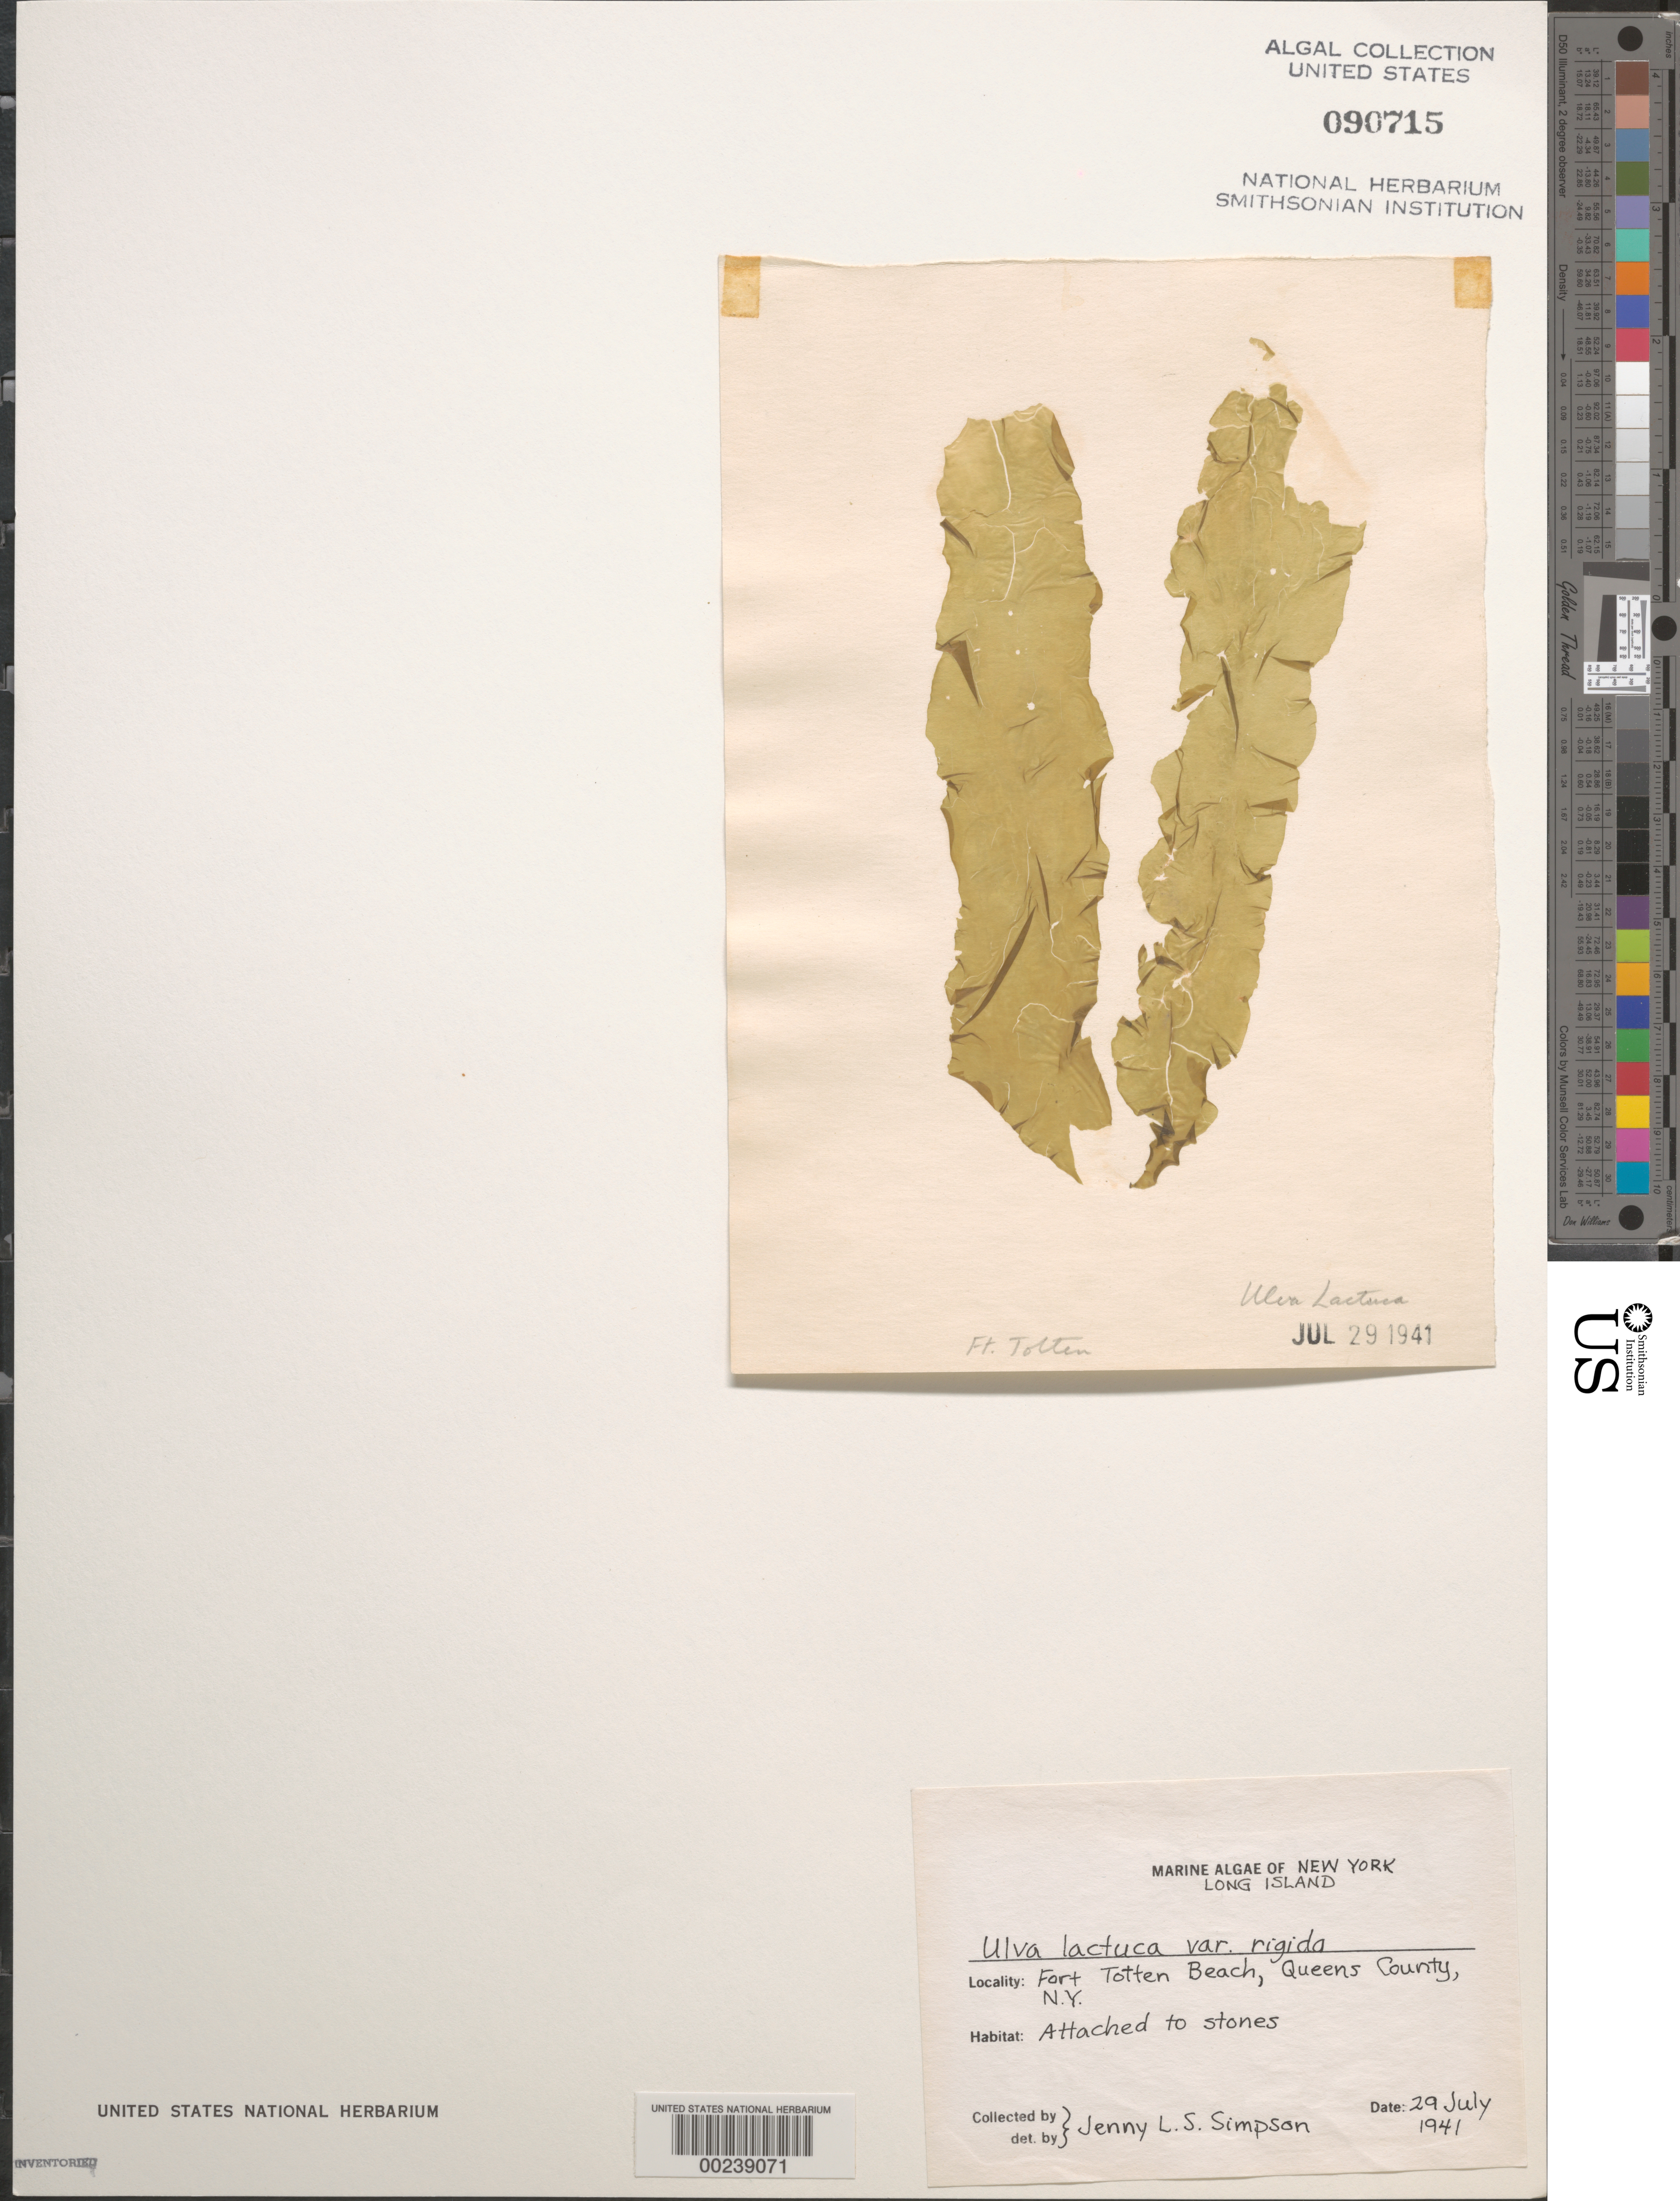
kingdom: Plantae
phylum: Chlorophyta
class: Ulvophyceae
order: Ulvales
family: Ulvaceae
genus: Ulva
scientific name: Ulva lactuca var. rigida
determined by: Simpson, J. L. S.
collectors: J. Simpson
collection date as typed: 29 Jul 1941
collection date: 1941-07-29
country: United States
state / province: New York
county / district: Queens County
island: Long Island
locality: Fort Totten Beach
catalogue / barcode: US 90715